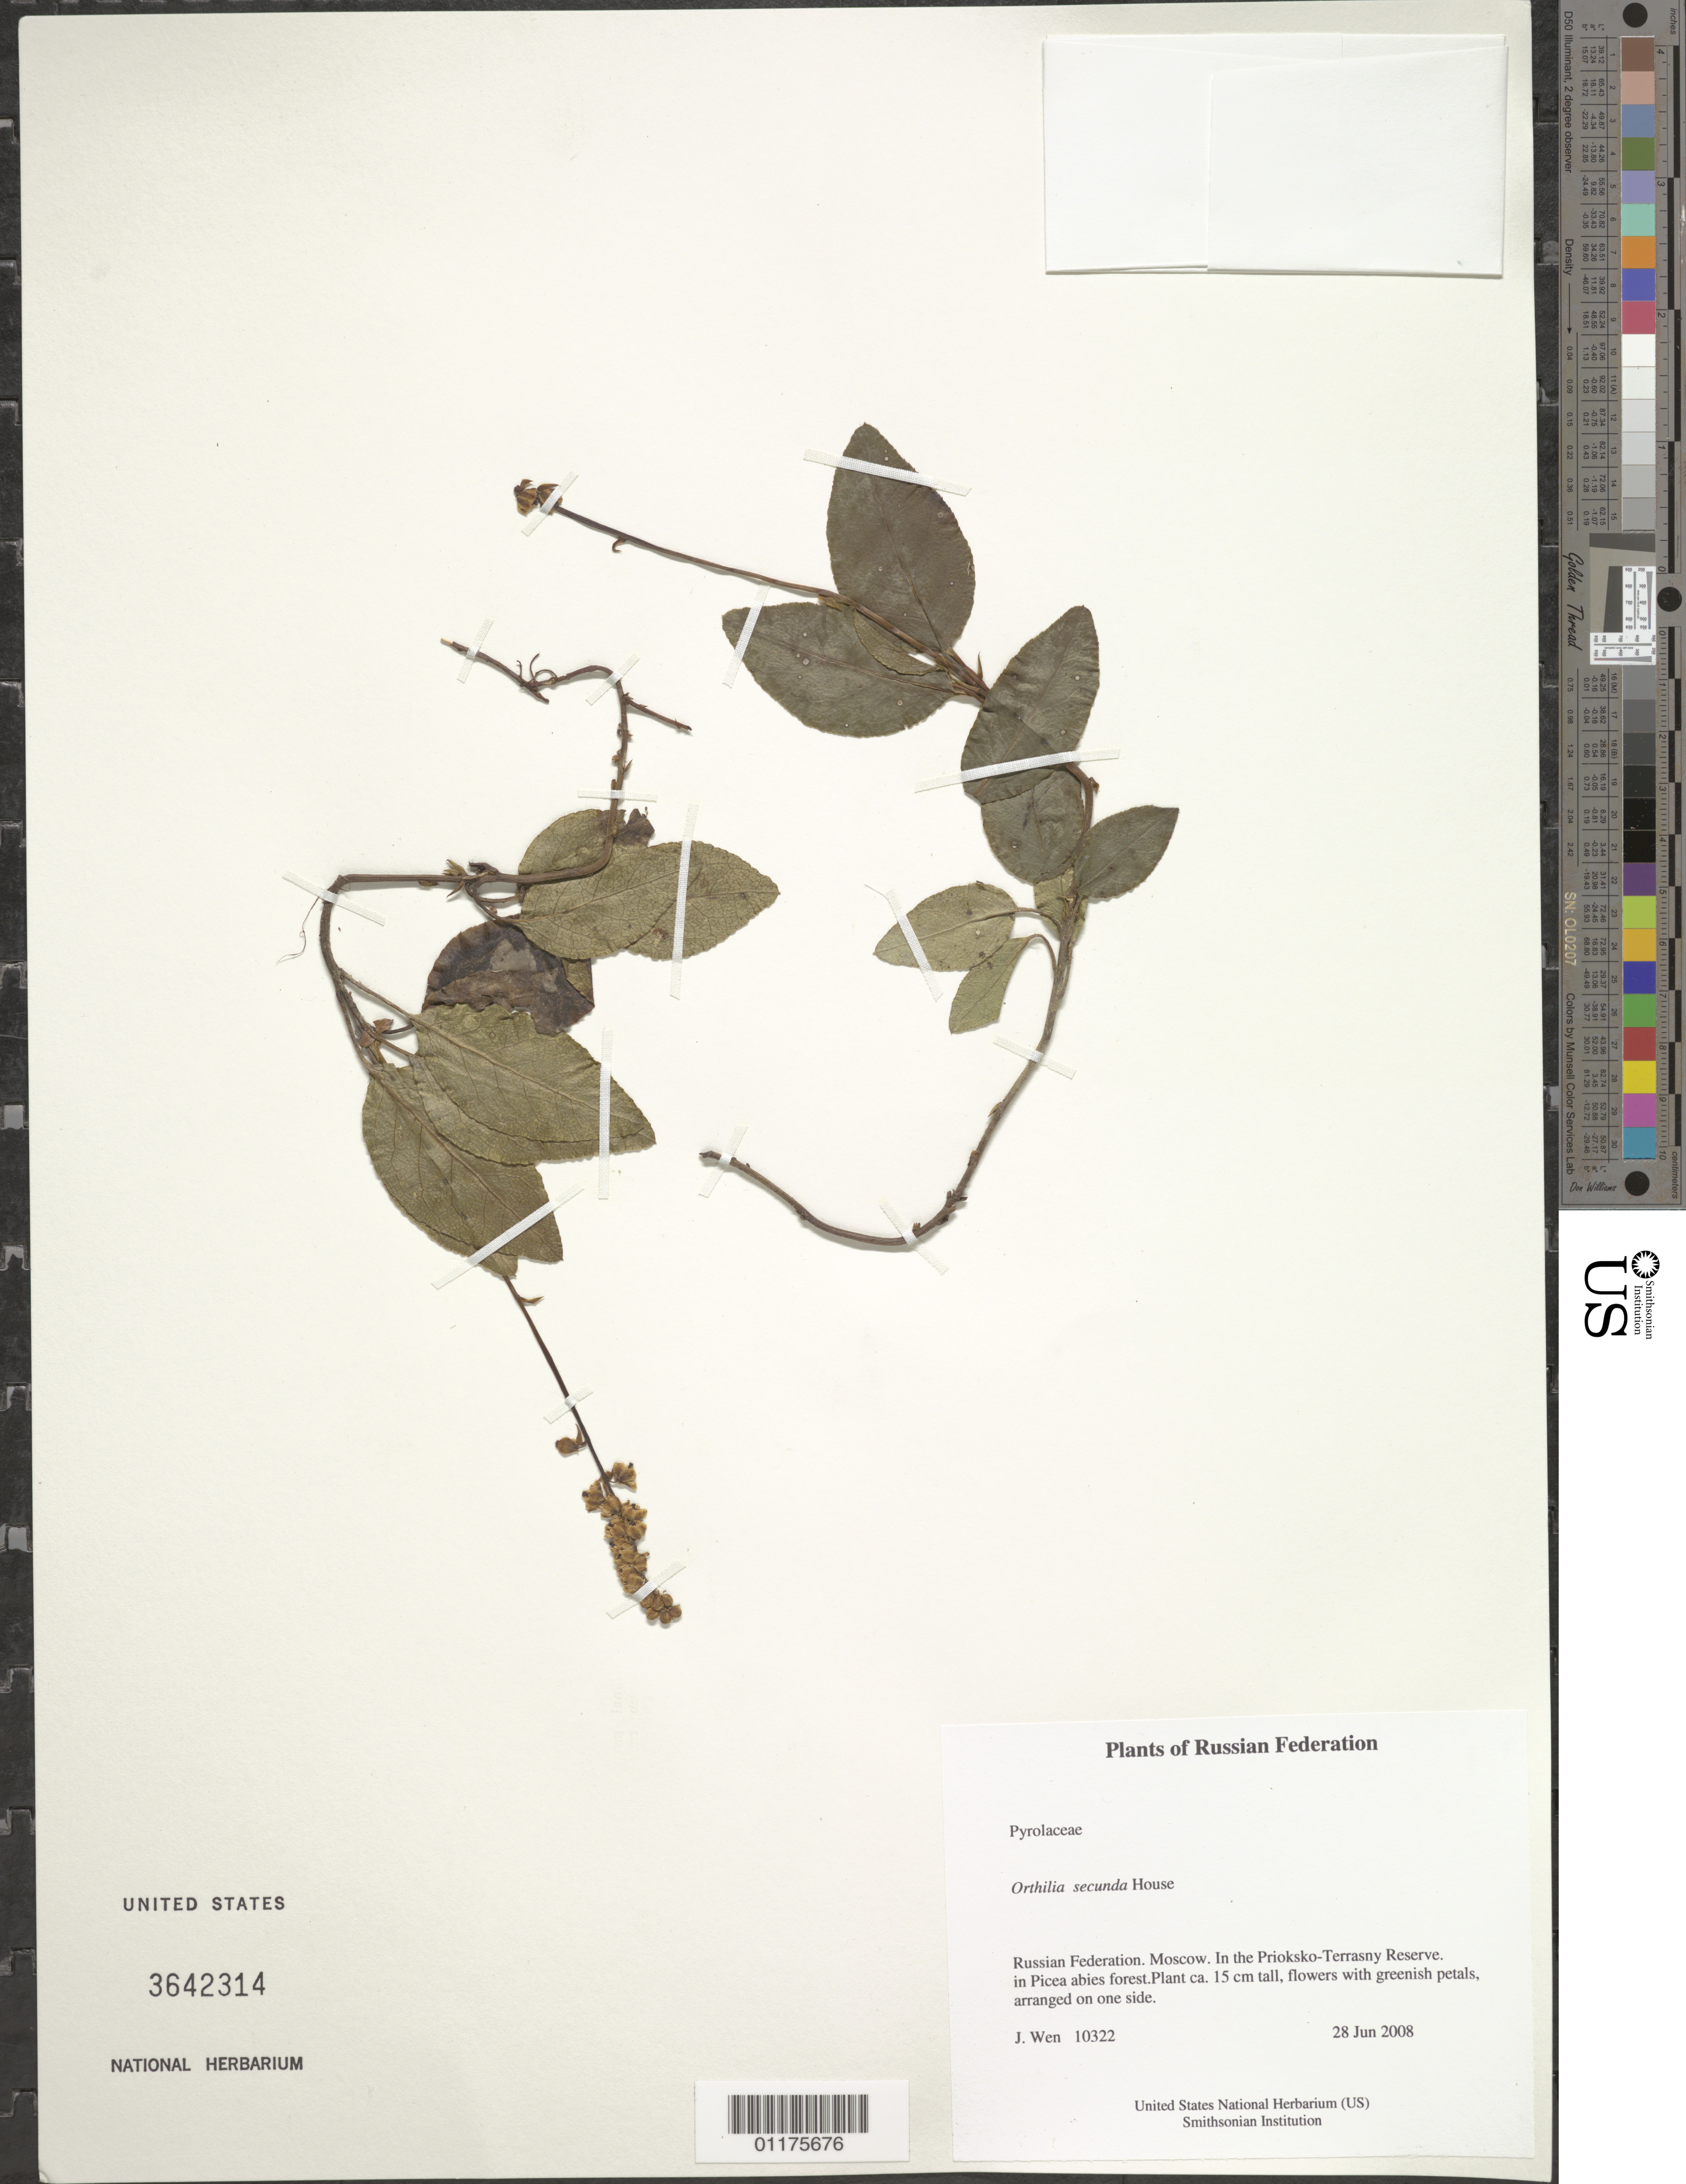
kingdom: Plantae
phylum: Tracheophyta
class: Magnoliopsida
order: Ericales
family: Ericaceae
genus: Orthilia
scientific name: Orthilia secunda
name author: (L.) House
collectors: J. Wen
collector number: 10322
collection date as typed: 28 Jun 2008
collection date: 2008-06-28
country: Russian Federation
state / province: Moscow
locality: In the Prioksko-Terrasny Reserve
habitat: In Picea abies forest.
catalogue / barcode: US 3642314